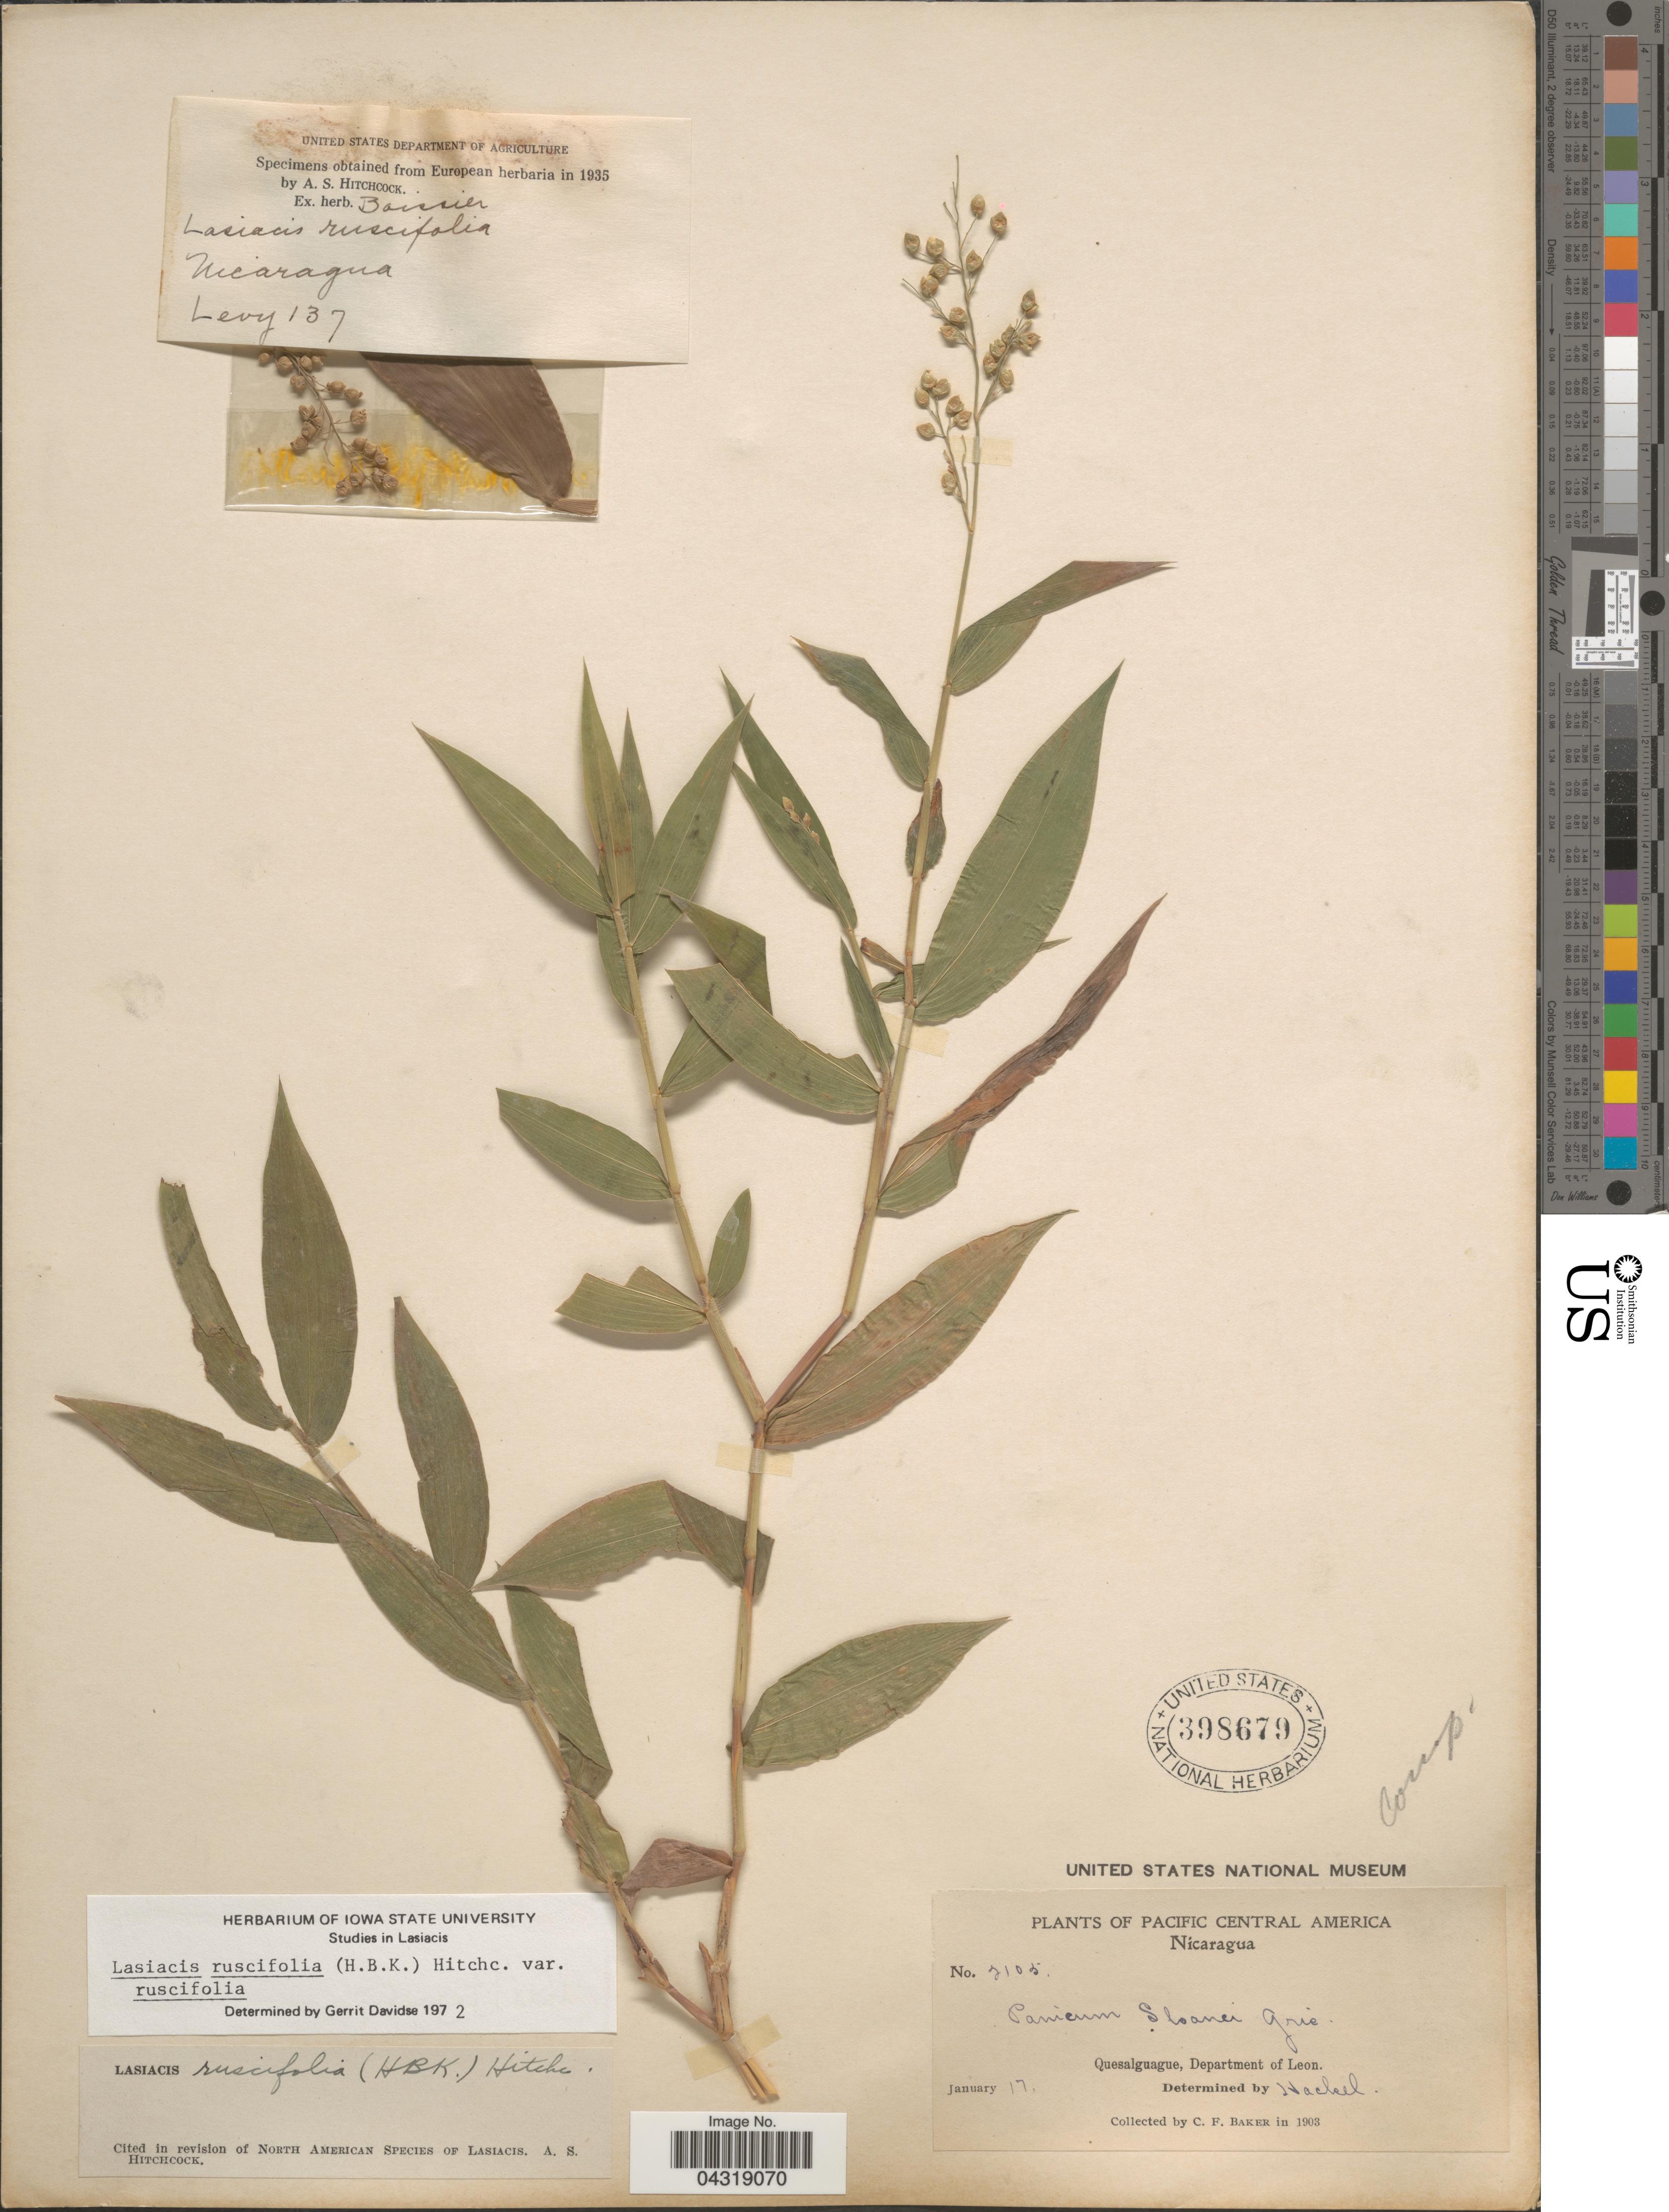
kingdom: Plantae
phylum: Tracheophyta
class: Liliopsida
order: Poales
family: Poaceae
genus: Lasiacis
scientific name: Lasiacis ruscifolia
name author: (Kunth) Hitchc.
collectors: -. Levy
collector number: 137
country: Nicaragua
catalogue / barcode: US 398679-2